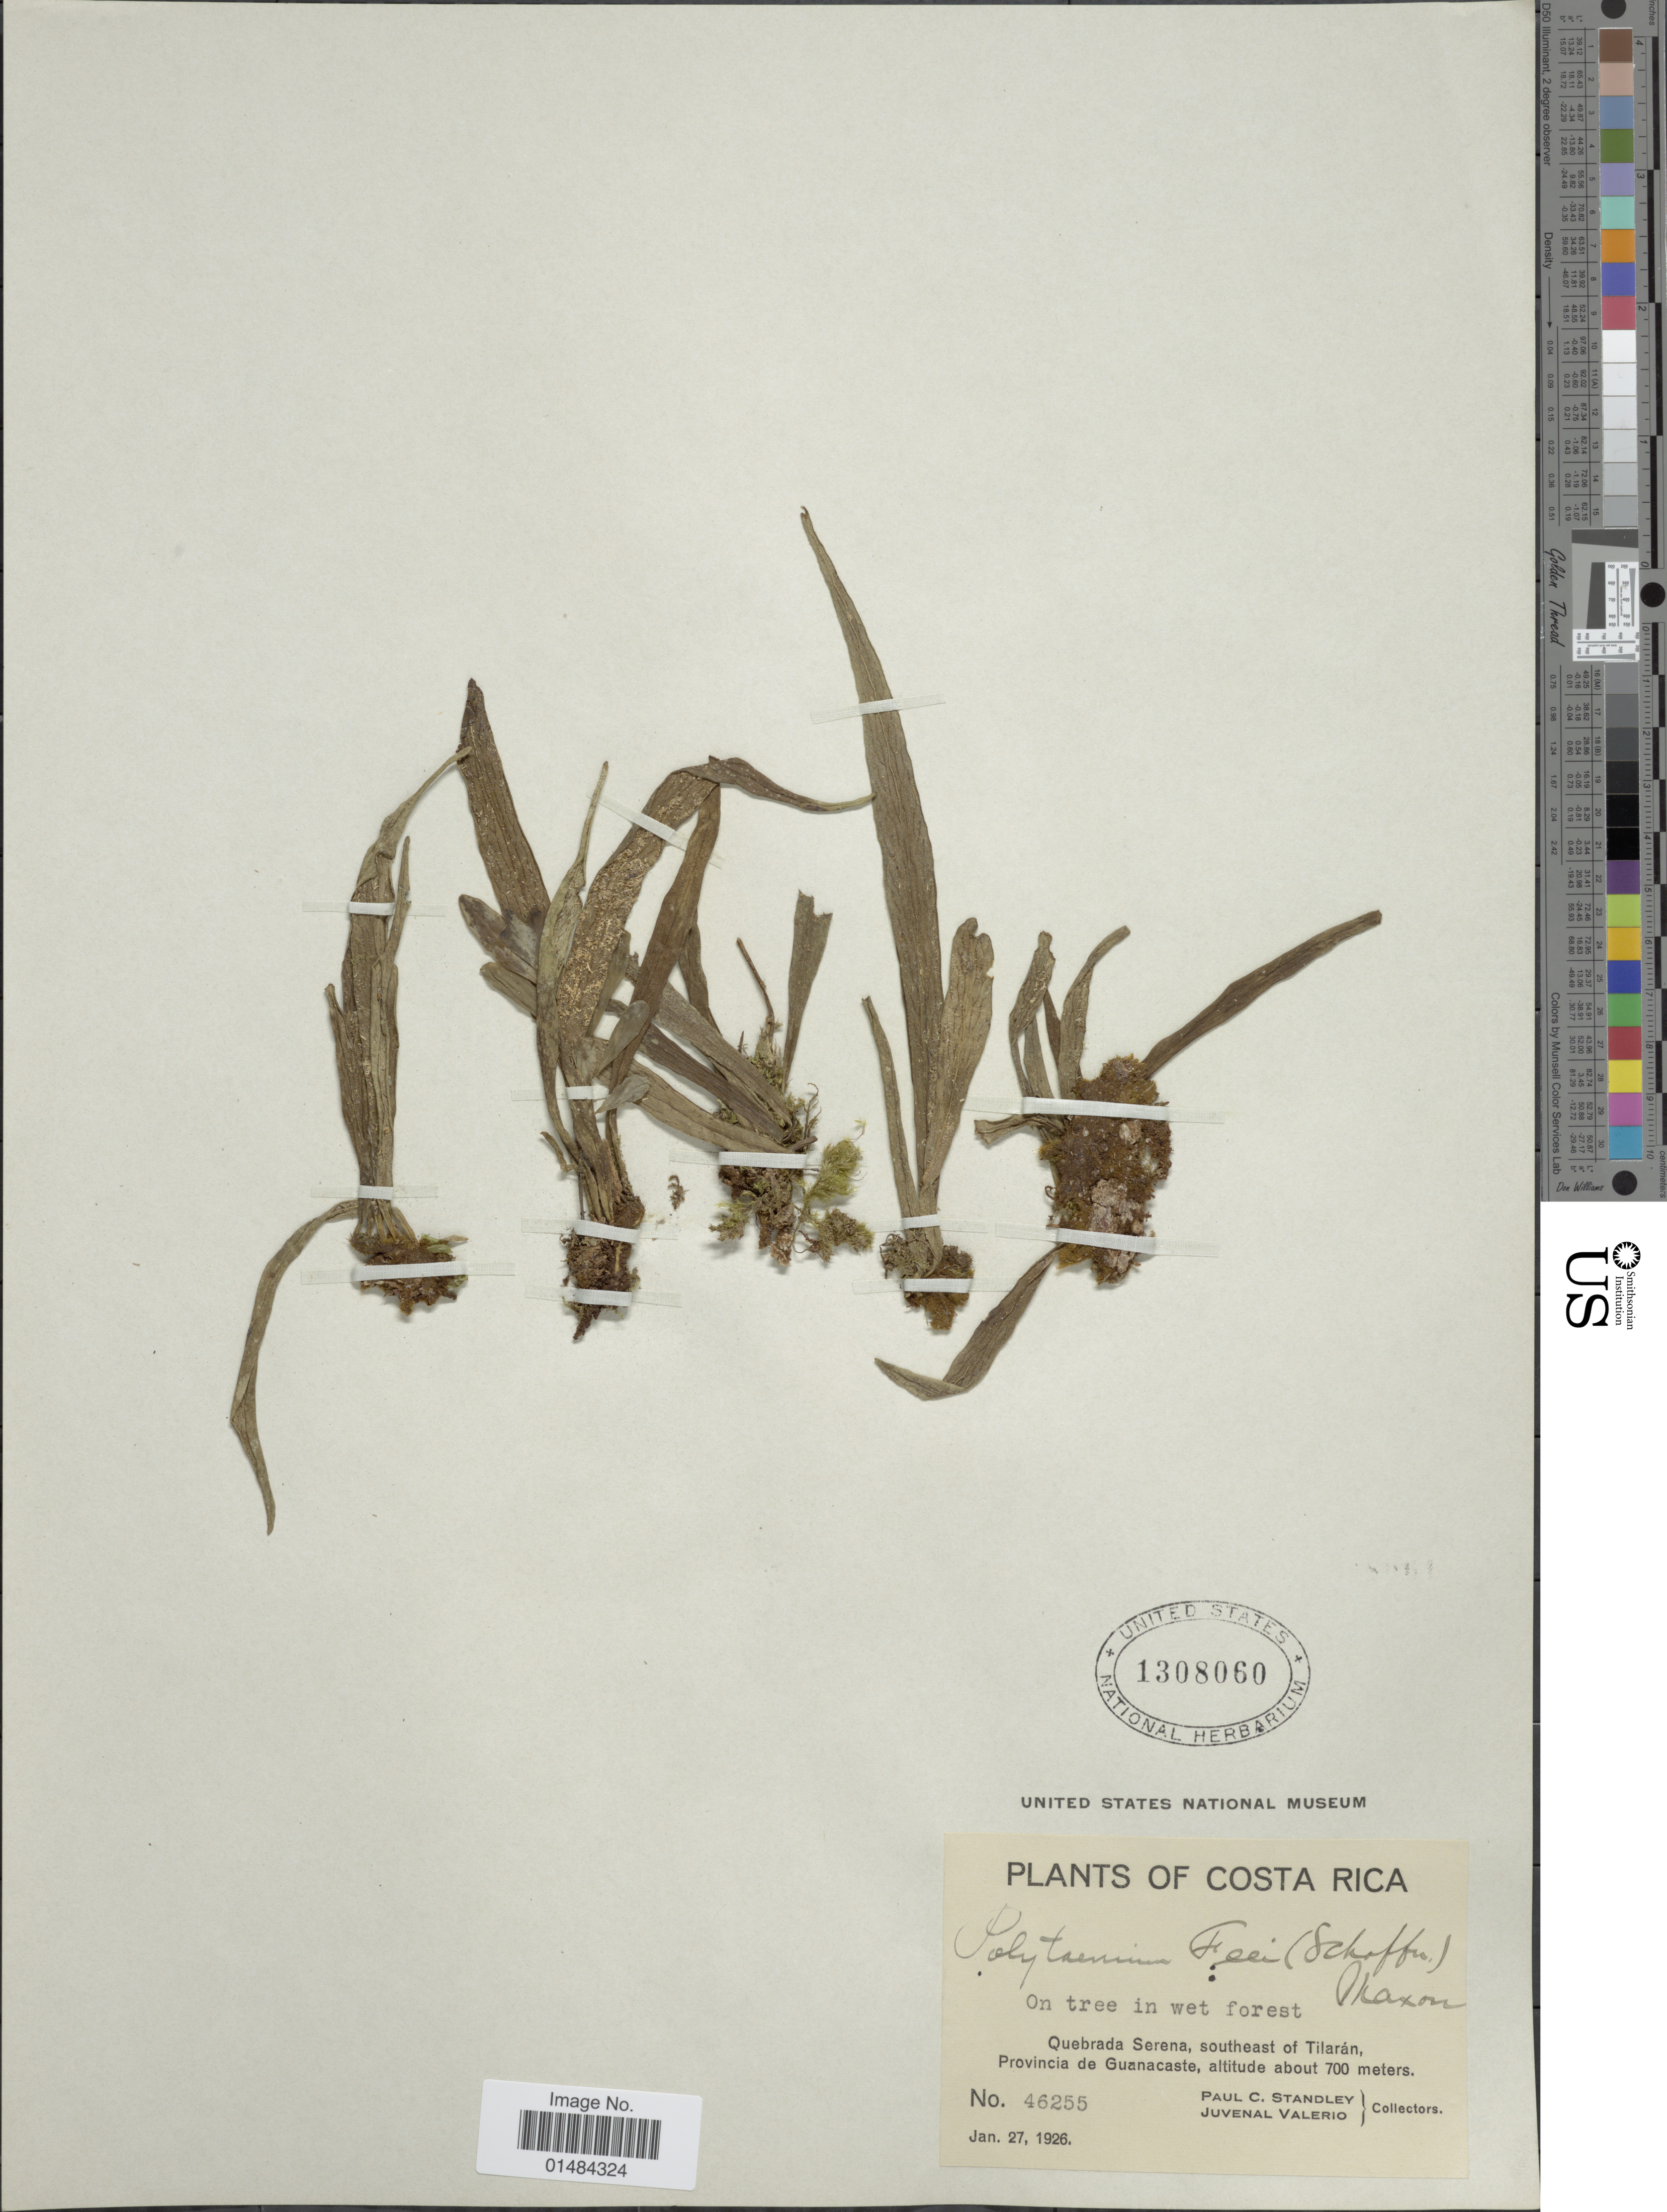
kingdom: Plantae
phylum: Tracheophyta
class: Polypodiopsida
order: Polypodiales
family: Pteridaceae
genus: Polytaenium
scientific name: Polytaenium lanceolatum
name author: (L.) Desv.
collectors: P. C. Standley & J. Valerio R.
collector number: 46255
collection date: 1926-01-27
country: Costa Rica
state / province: Guanacaste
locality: Costa Rica, Quebrada Serena, southeast of Tilarán. Provicia de Guanacaste.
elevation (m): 700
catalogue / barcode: US 1308060